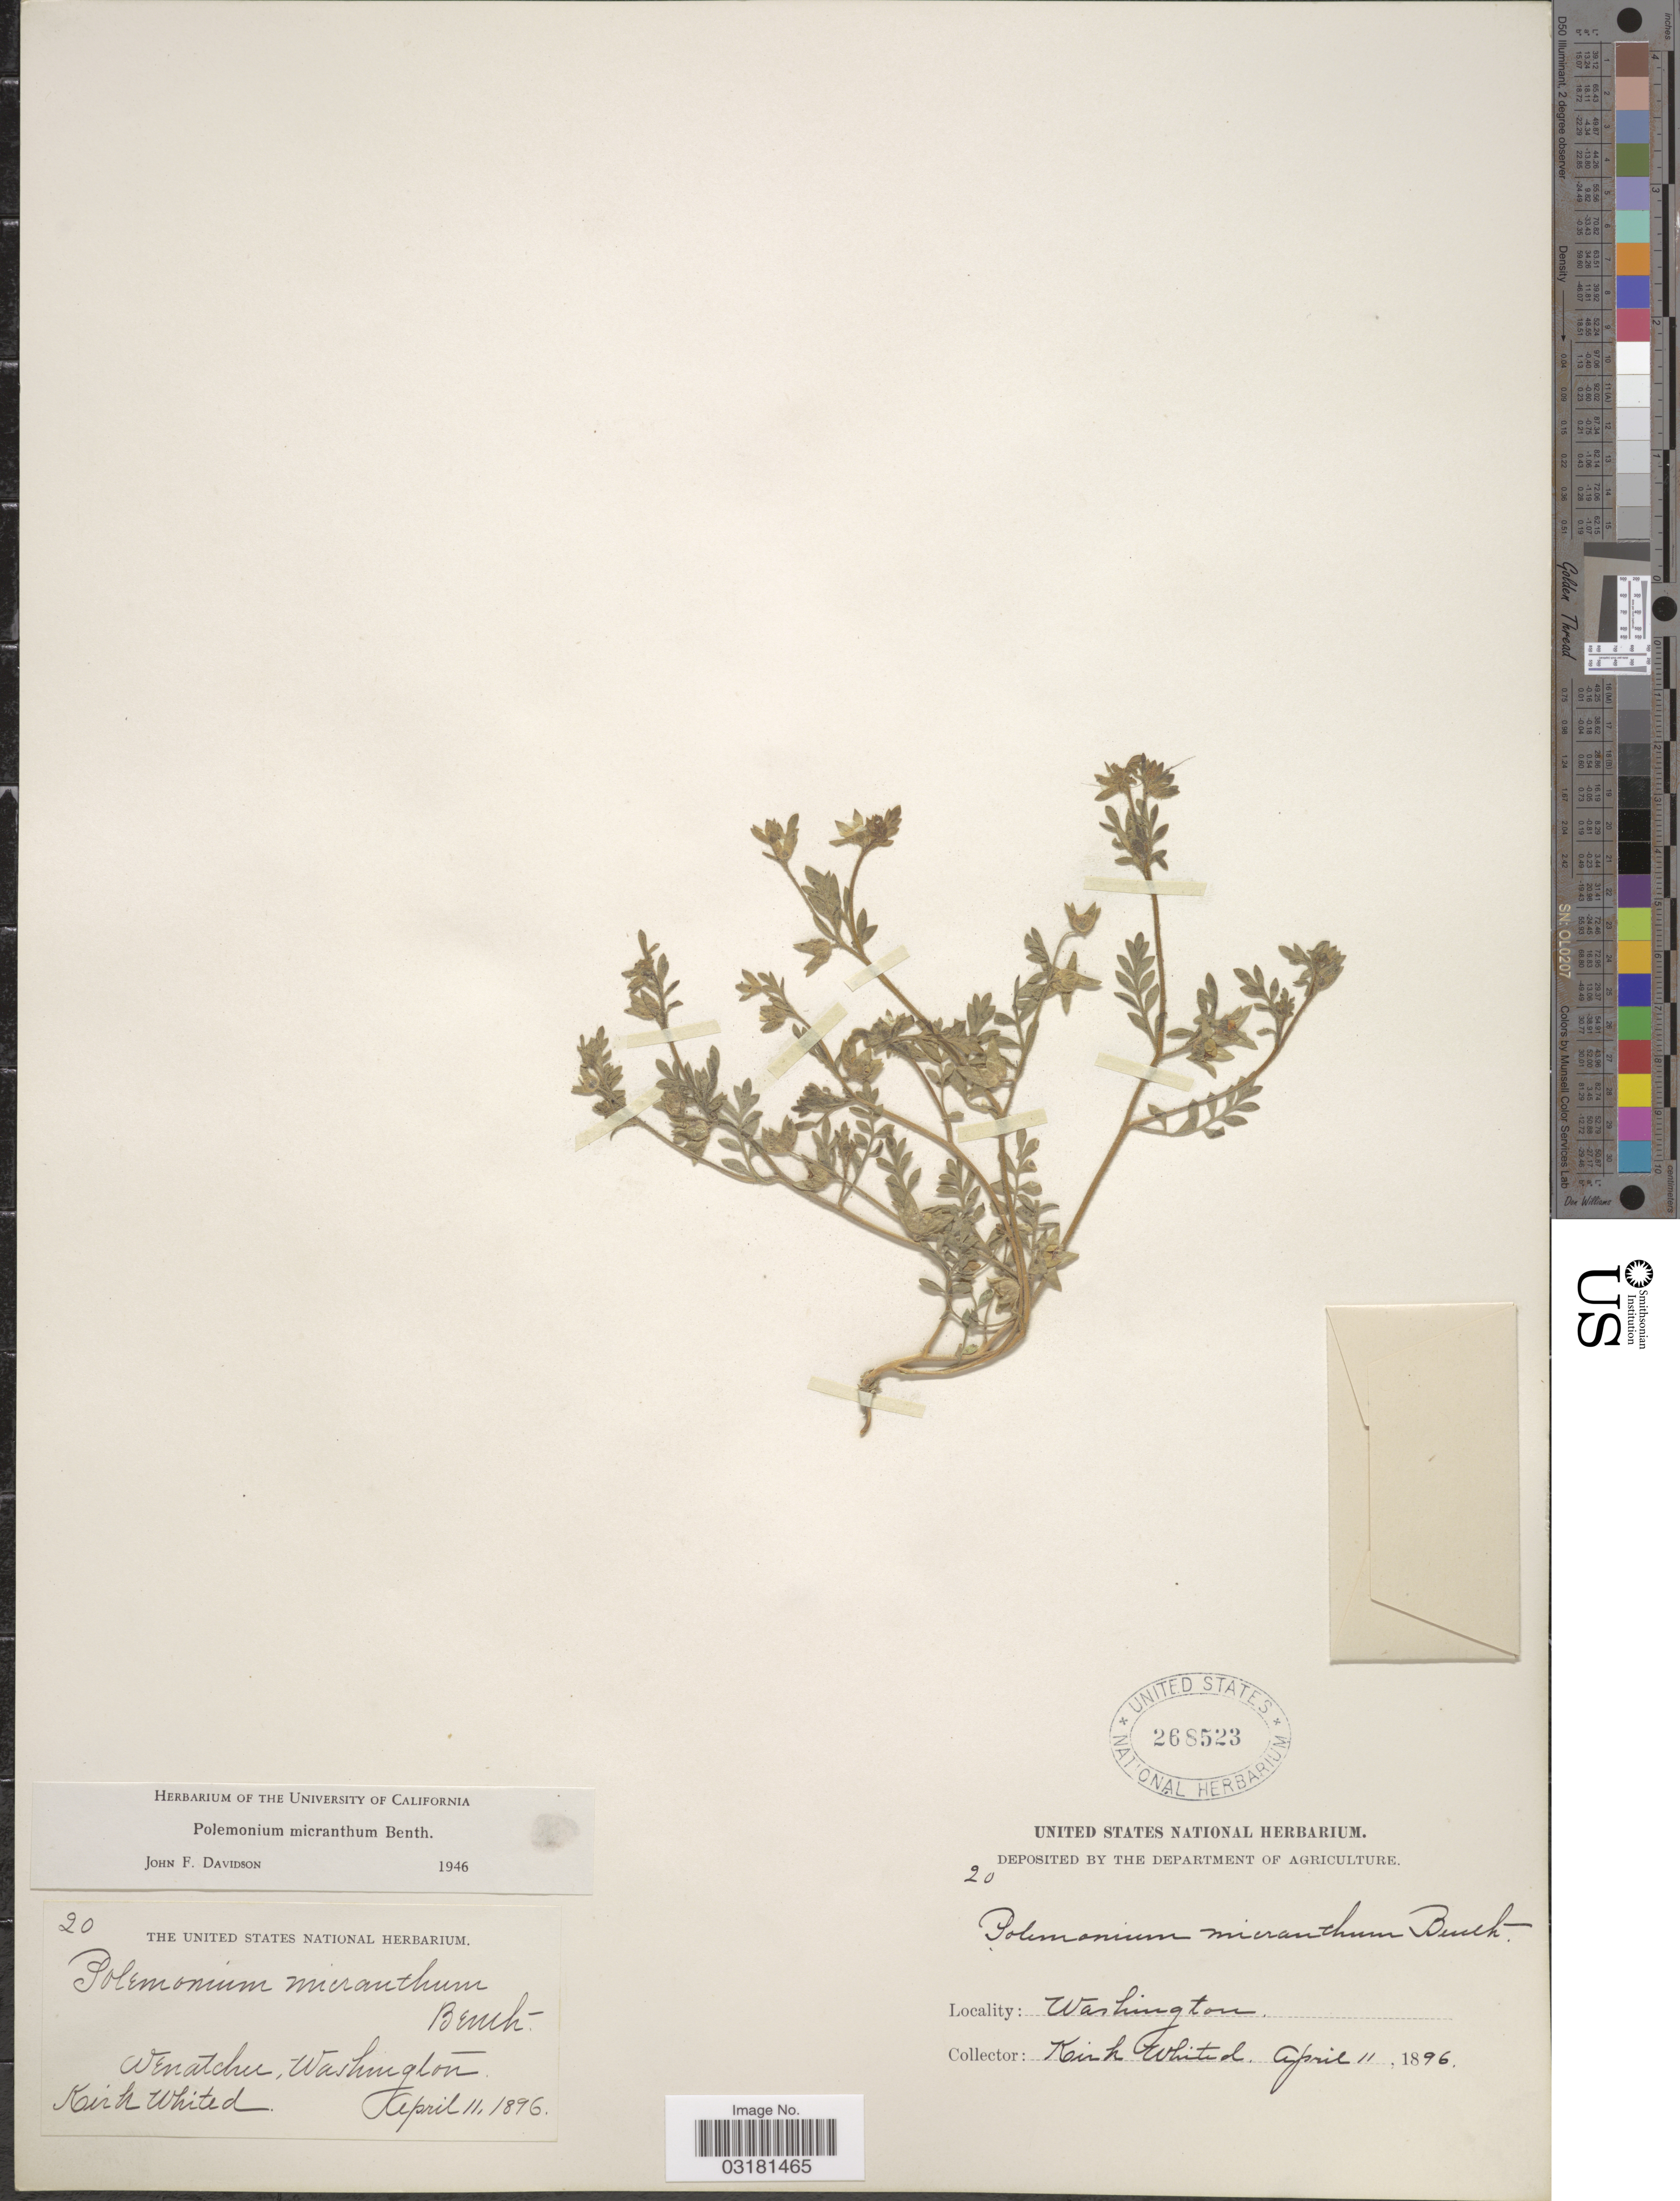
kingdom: Plantae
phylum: Tracheophyta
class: Magnoliopsida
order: Ericales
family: Polemoniaceae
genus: Polemonium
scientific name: Polemonium micranthum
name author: Benth.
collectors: K. Whited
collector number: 20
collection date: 1896-04-11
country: United States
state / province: Washington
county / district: Chelan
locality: Wenatchee.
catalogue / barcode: US 268523